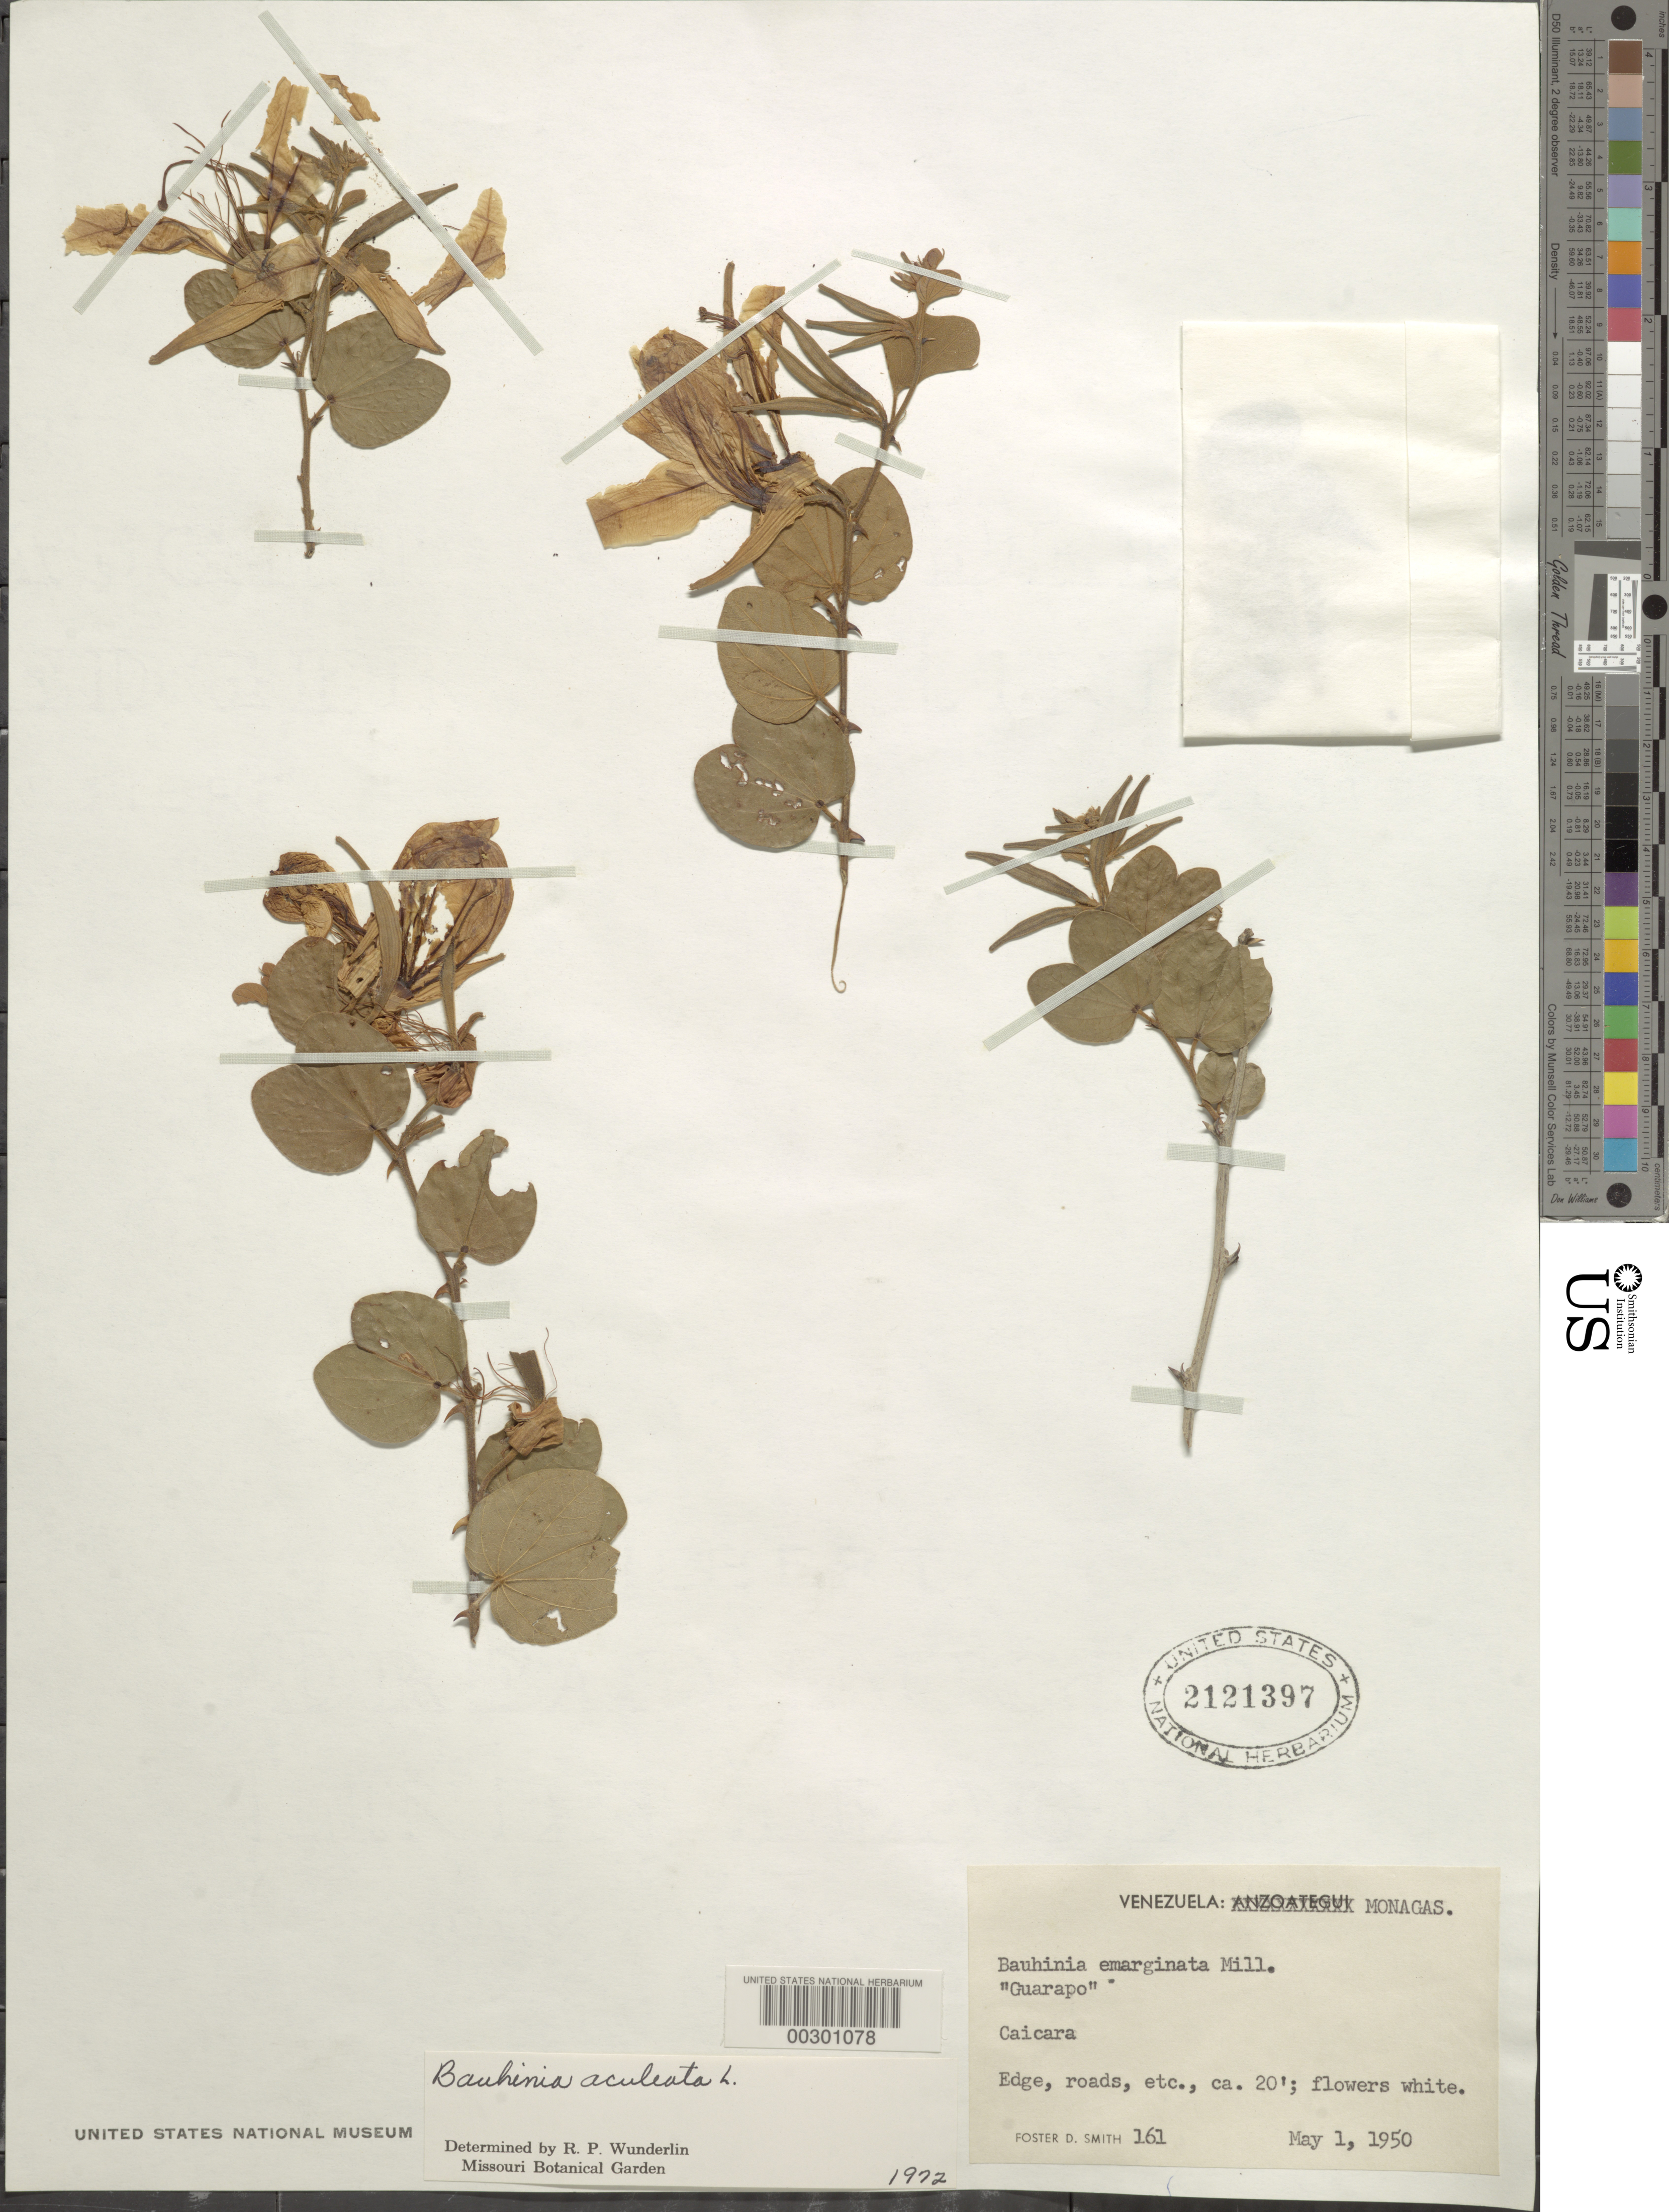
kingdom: Plantae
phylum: Tracheophyta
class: Magnoliopsida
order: Fabales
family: Fabaceae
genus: Bauhinia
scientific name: Bauhinia aculeata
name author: L.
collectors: F. Smith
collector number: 161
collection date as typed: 01 May 1952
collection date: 1952-05-01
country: Venezuela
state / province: Monagas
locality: Caicara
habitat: Edge, roads, etc.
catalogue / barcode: US 2121397